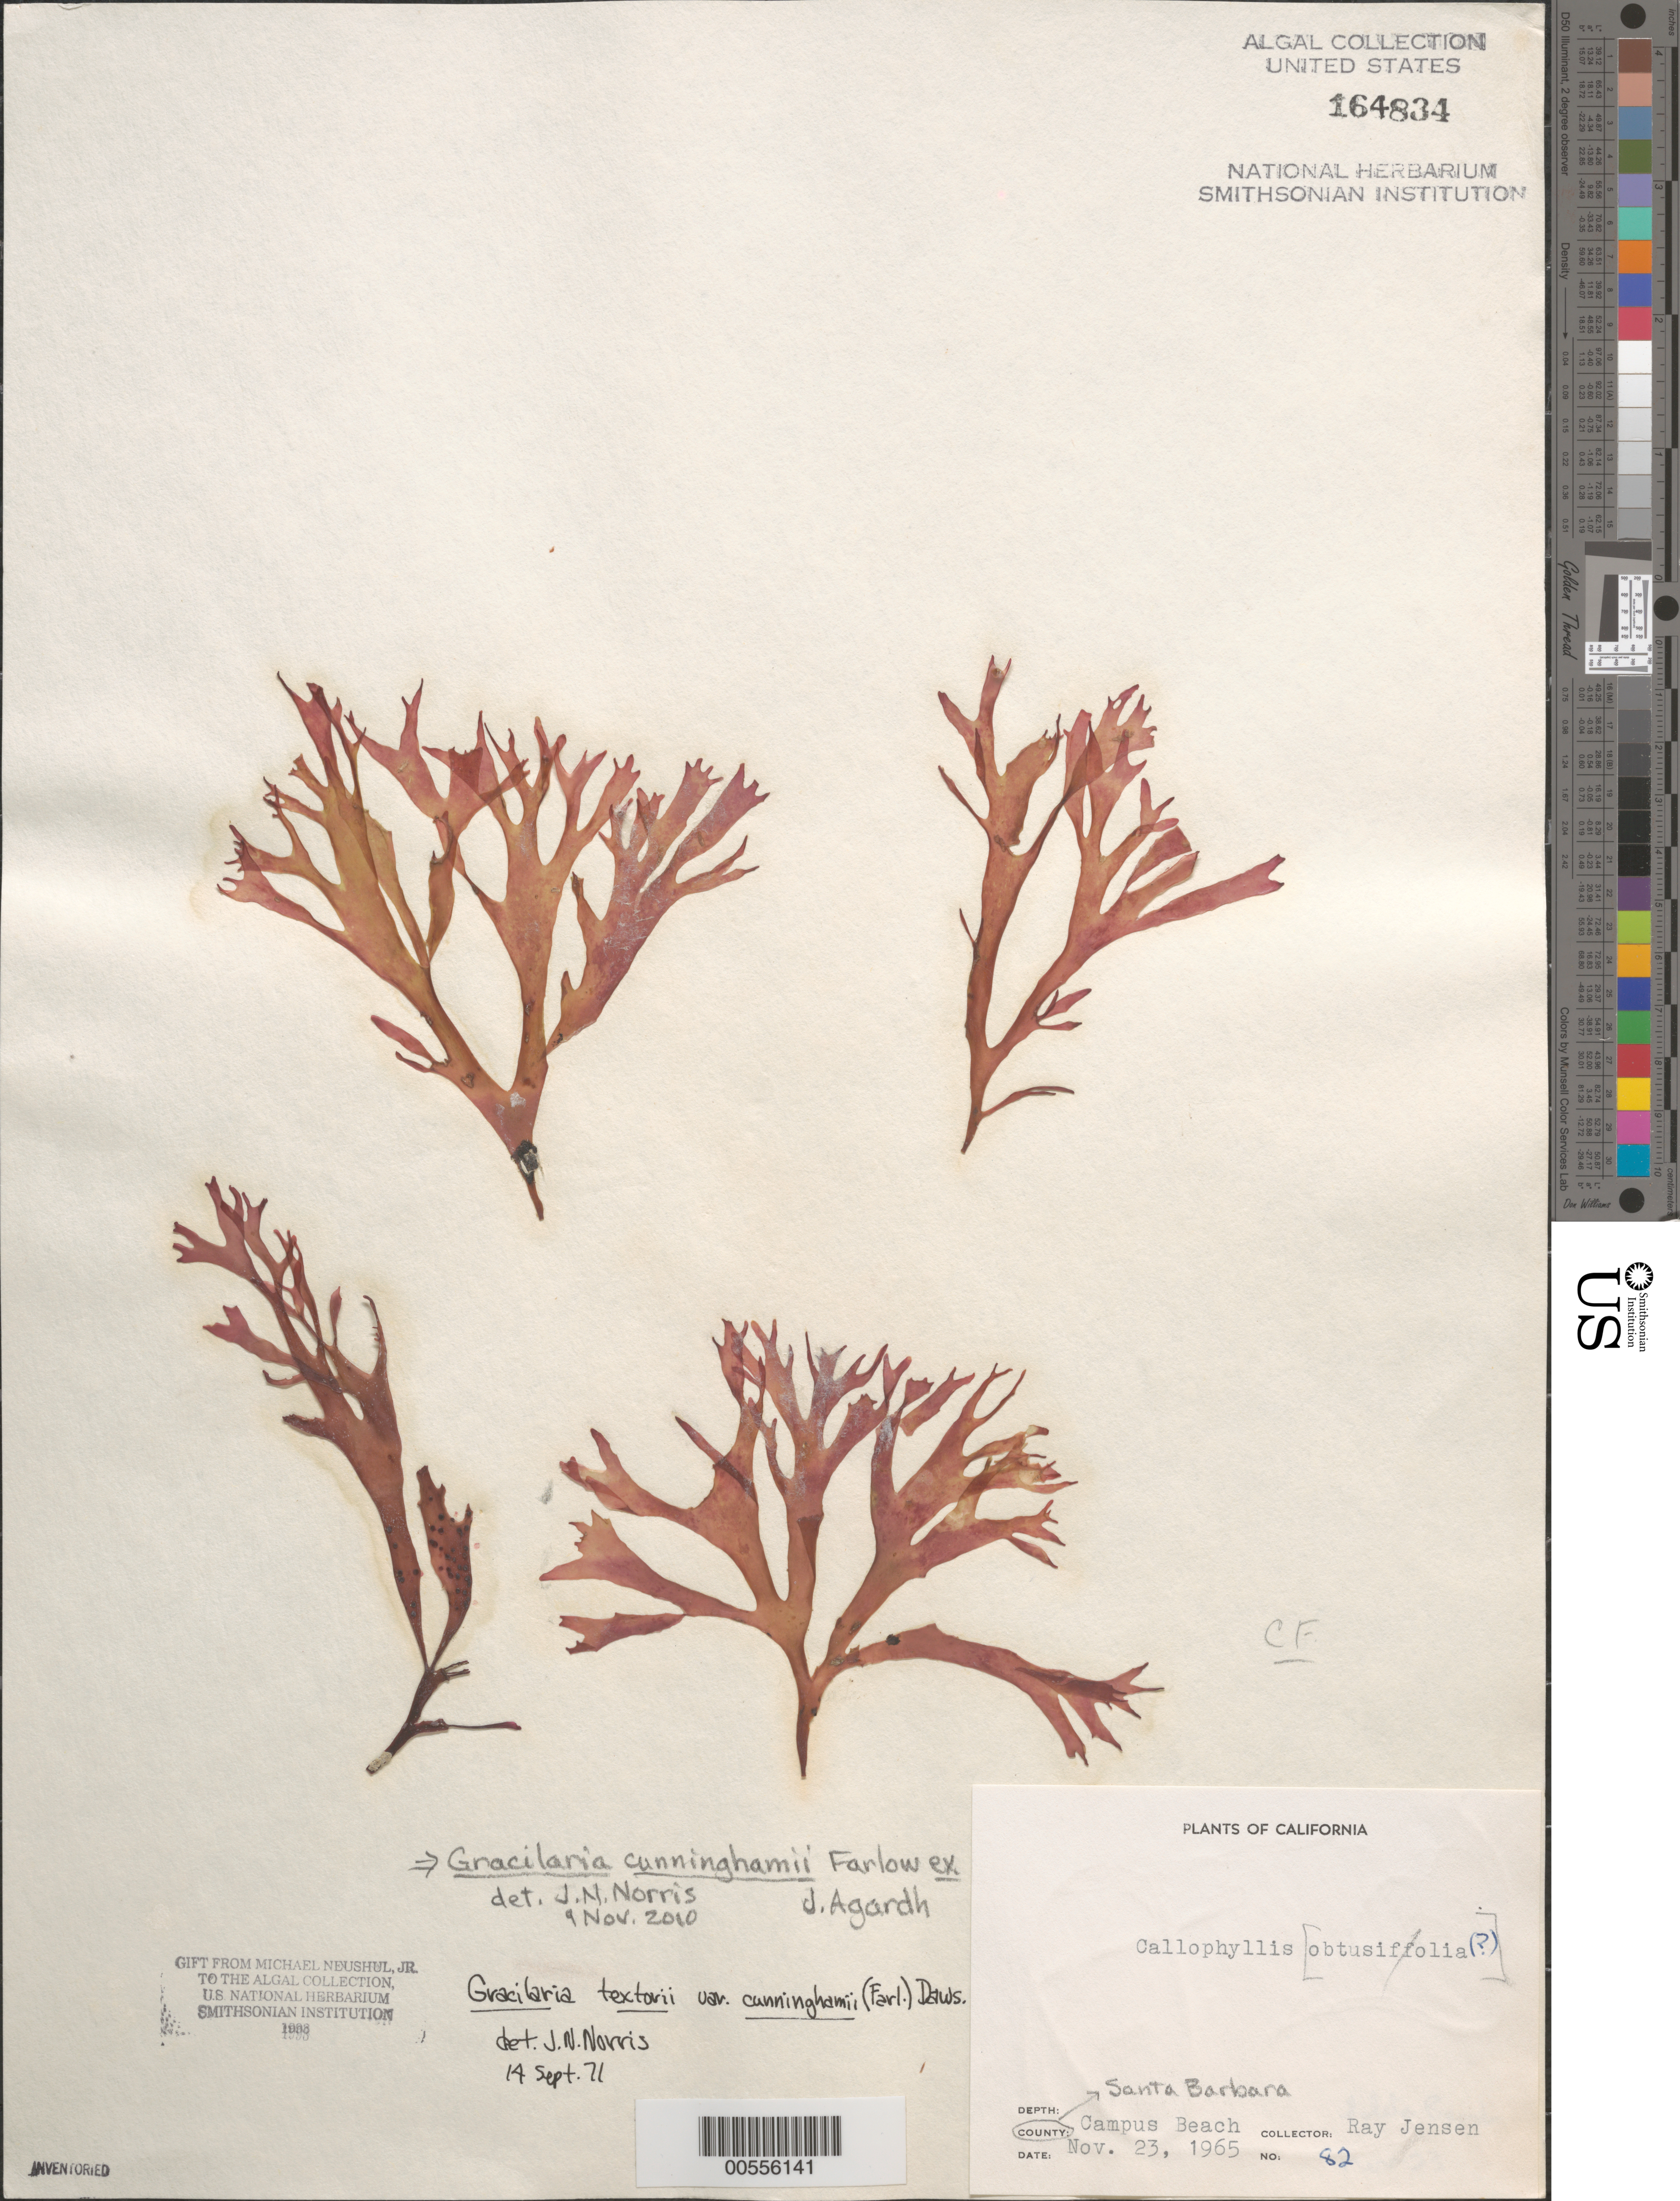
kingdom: Plantae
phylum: Rhodophyta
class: Florideophyceae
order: Gracilariales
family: Gracilariaceae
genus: Gracilaria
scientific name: Gracilaria textorii var. cunninghamii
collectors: R. Jensen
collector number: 82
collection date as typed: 23 Nov 1965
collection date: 1965-11-23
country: United States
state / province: California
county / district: Santa Barbara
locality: Campus Beach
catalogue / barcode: US 164834